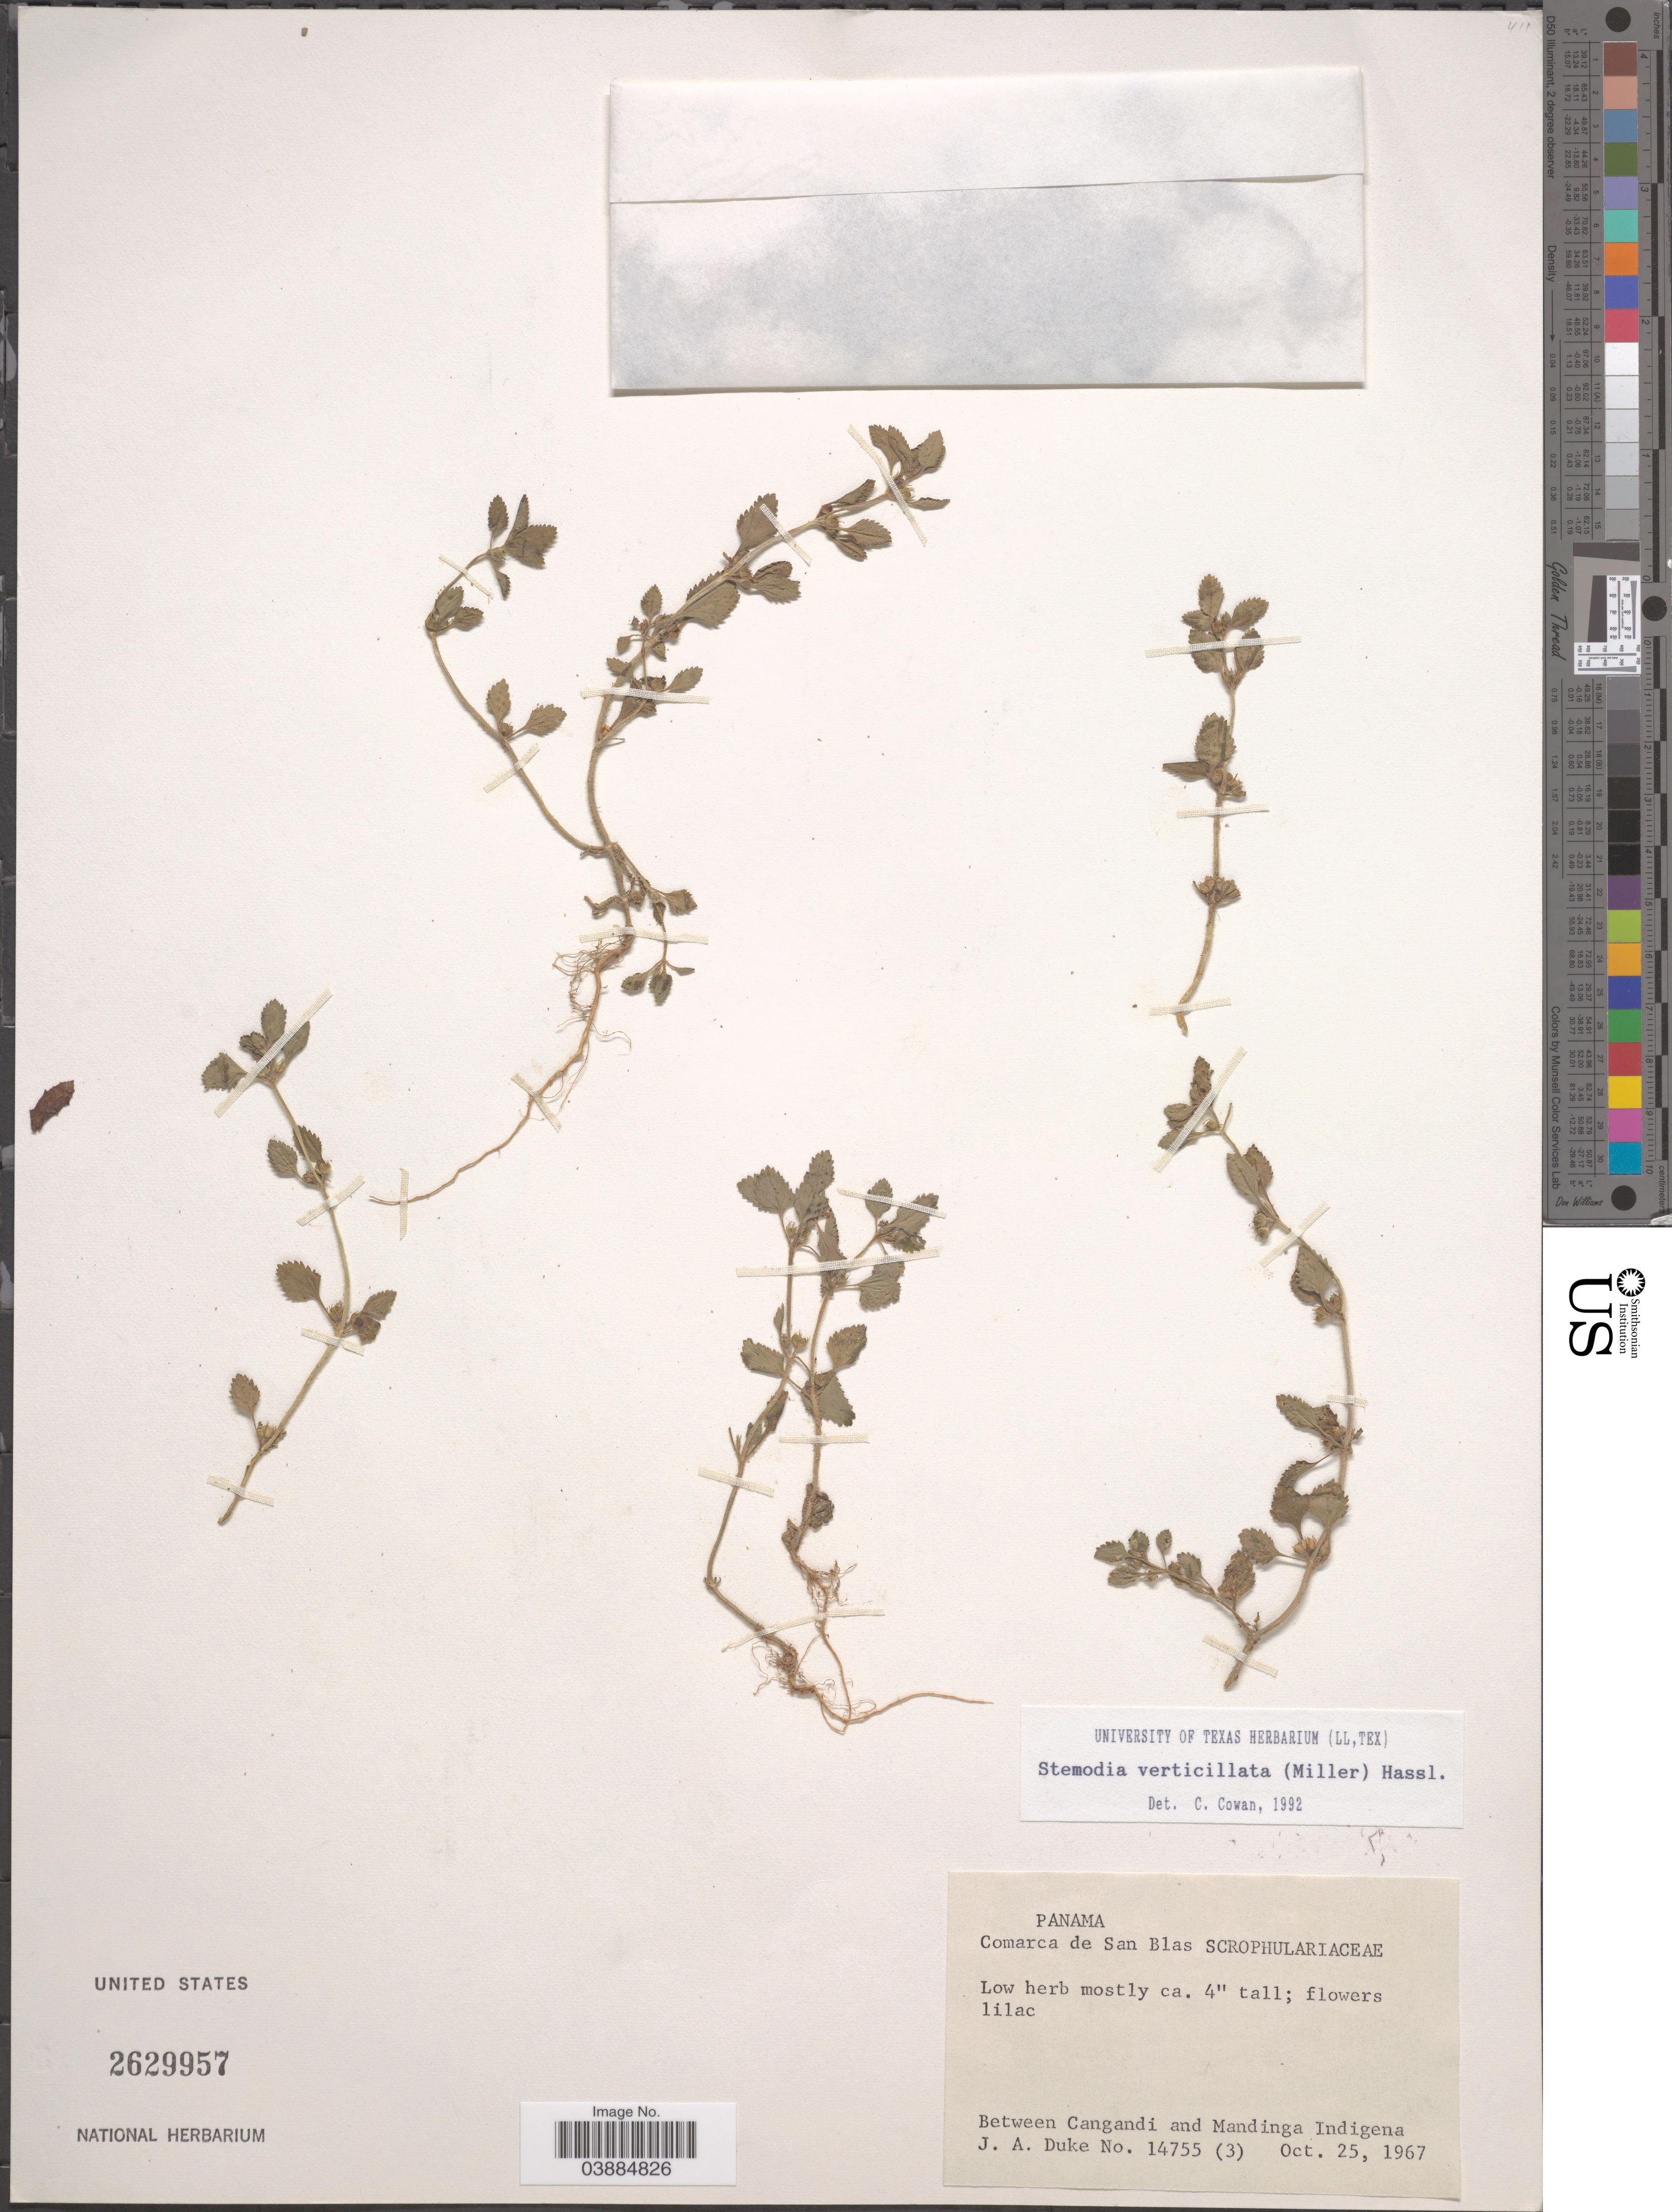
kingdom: Plantae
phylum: Tracheophyta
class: Magnoliopsida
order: Lamiales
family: Plantaginaceae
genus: Stemodia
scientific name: Stemodia verticillata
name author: (Mill.) Hassl.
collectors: J. A. Duke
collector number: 14755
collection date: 1967-10-25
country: Panama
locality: Between Cangandi and Mandinga Indigena.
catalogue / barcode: US 2629957